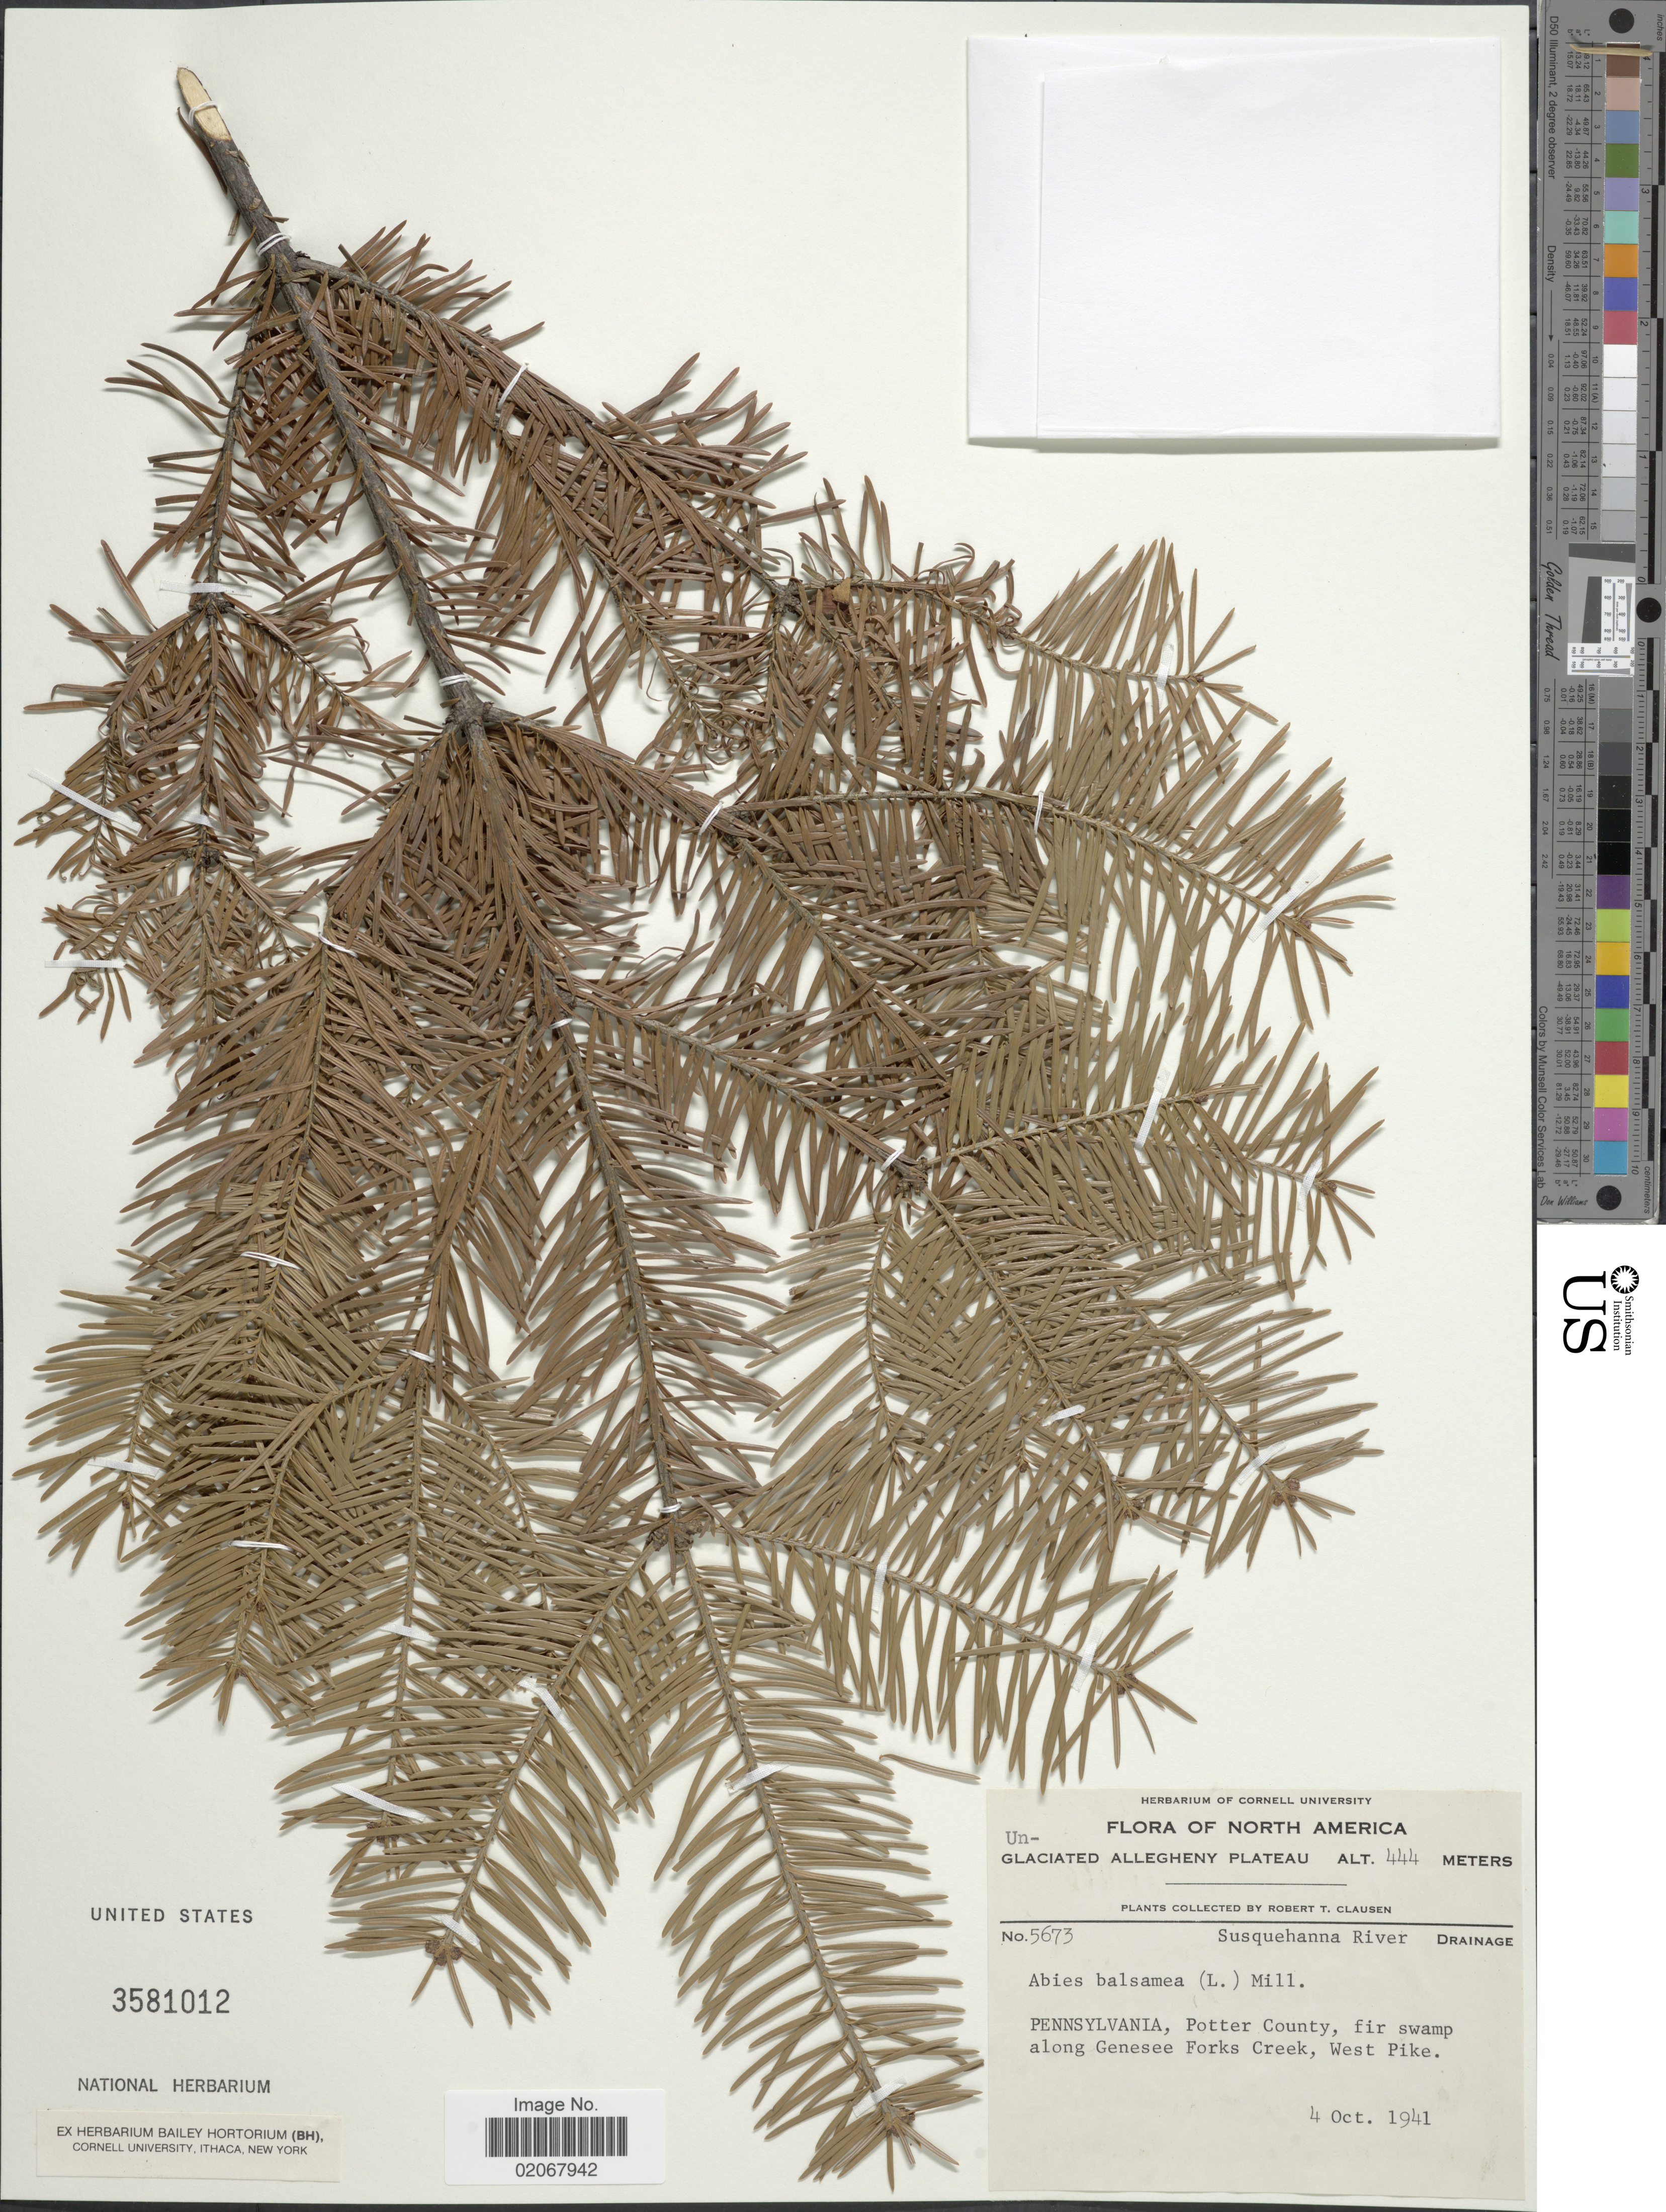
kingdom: Plantae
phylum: Tracheophyta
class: Pinopsida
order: Pinales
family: Pinaceae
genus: Abies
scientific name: Abies balsamea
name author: (L.) Mill.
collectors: R. T. Clausen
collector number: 5673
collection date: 1941-10-04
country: United States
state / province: Pennsylvania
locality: Poter County, along Genesee Forks Creek, West Pike, Glaciated Allegheny Plateau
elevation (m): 444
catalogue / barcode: US 3581012